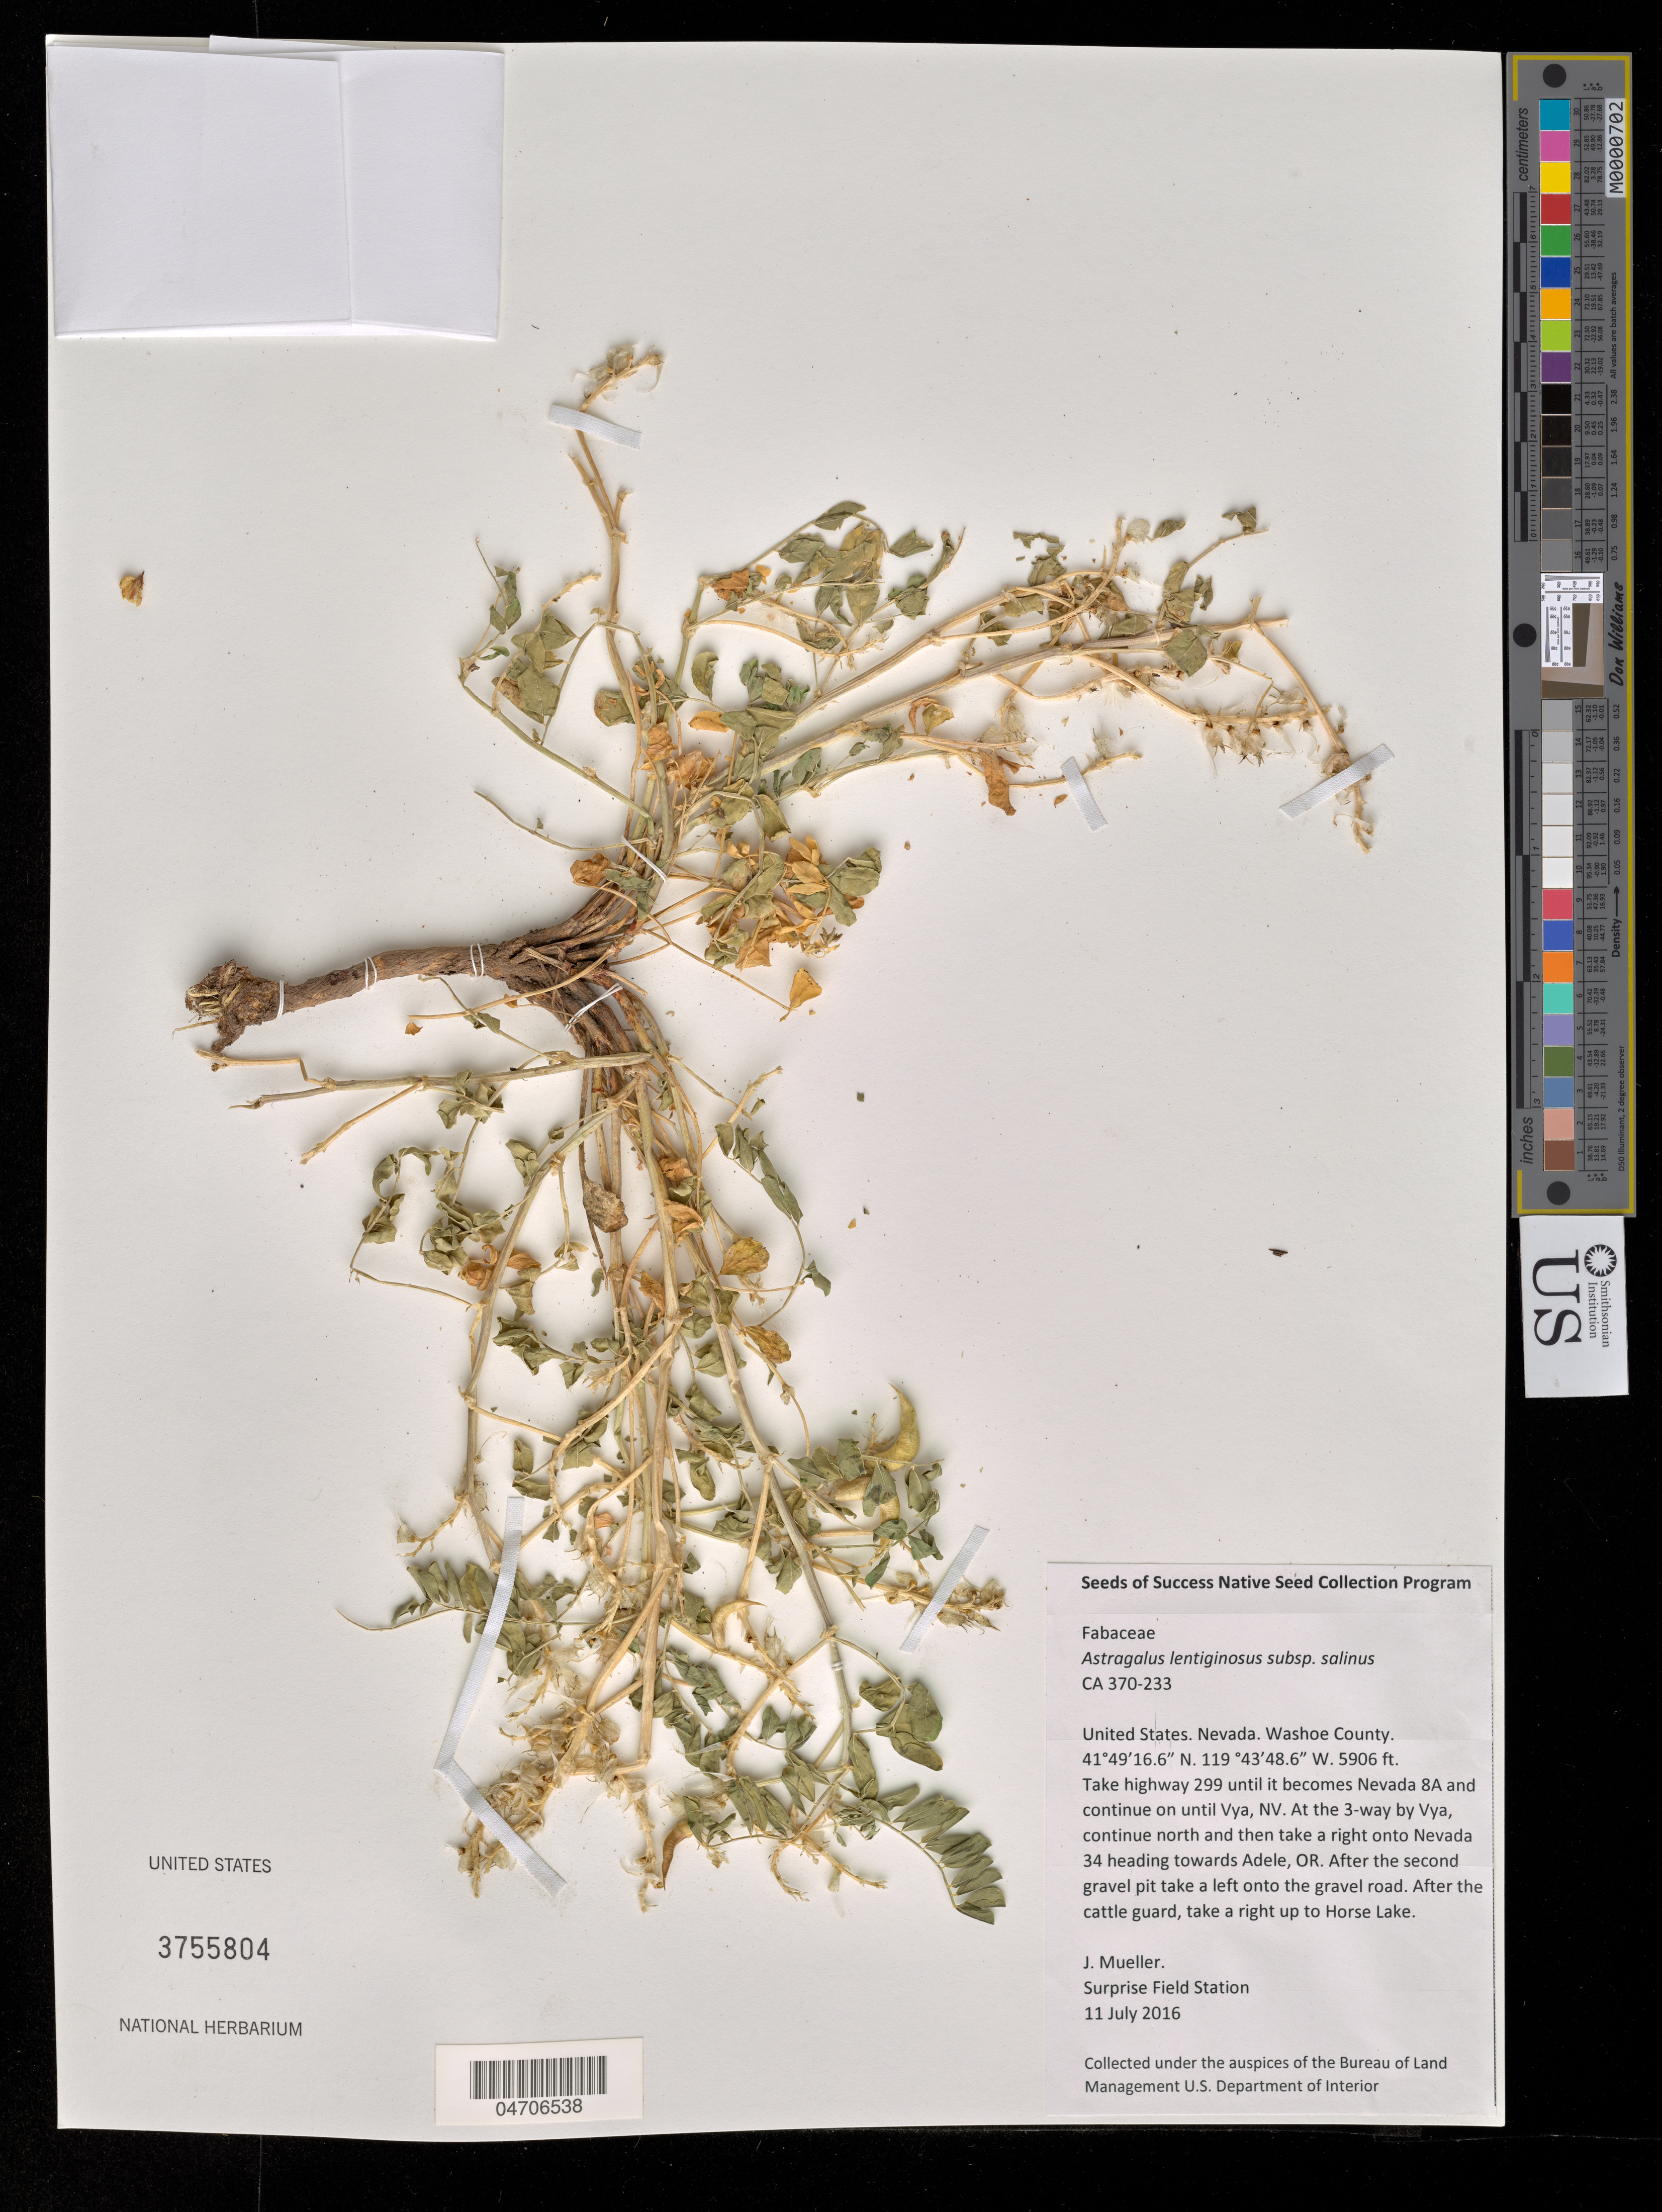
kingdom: Plantae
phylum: Tracheophyta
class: Magnoliopsida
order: Fabales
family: Fabaceae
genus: Astragalus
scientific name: Astragalus lentiginosus var. salinus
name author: (Howell) Barneby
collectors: J. Mueller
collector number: CA370-233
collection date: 2016-07-11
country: United States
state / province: Nevada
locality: Washoe County. Take highway 299 until it becomes Nevada 8A and continue on until Vya, NV. At the 3-way by Vya, continue north and then take a right onto Nevada 34 heading towards Adele, OR. After the second gravel pit take a left onto the gravel road. After the cattle guard, take a right up to Horse Lake.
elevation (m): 1800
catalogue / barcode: US 3755804